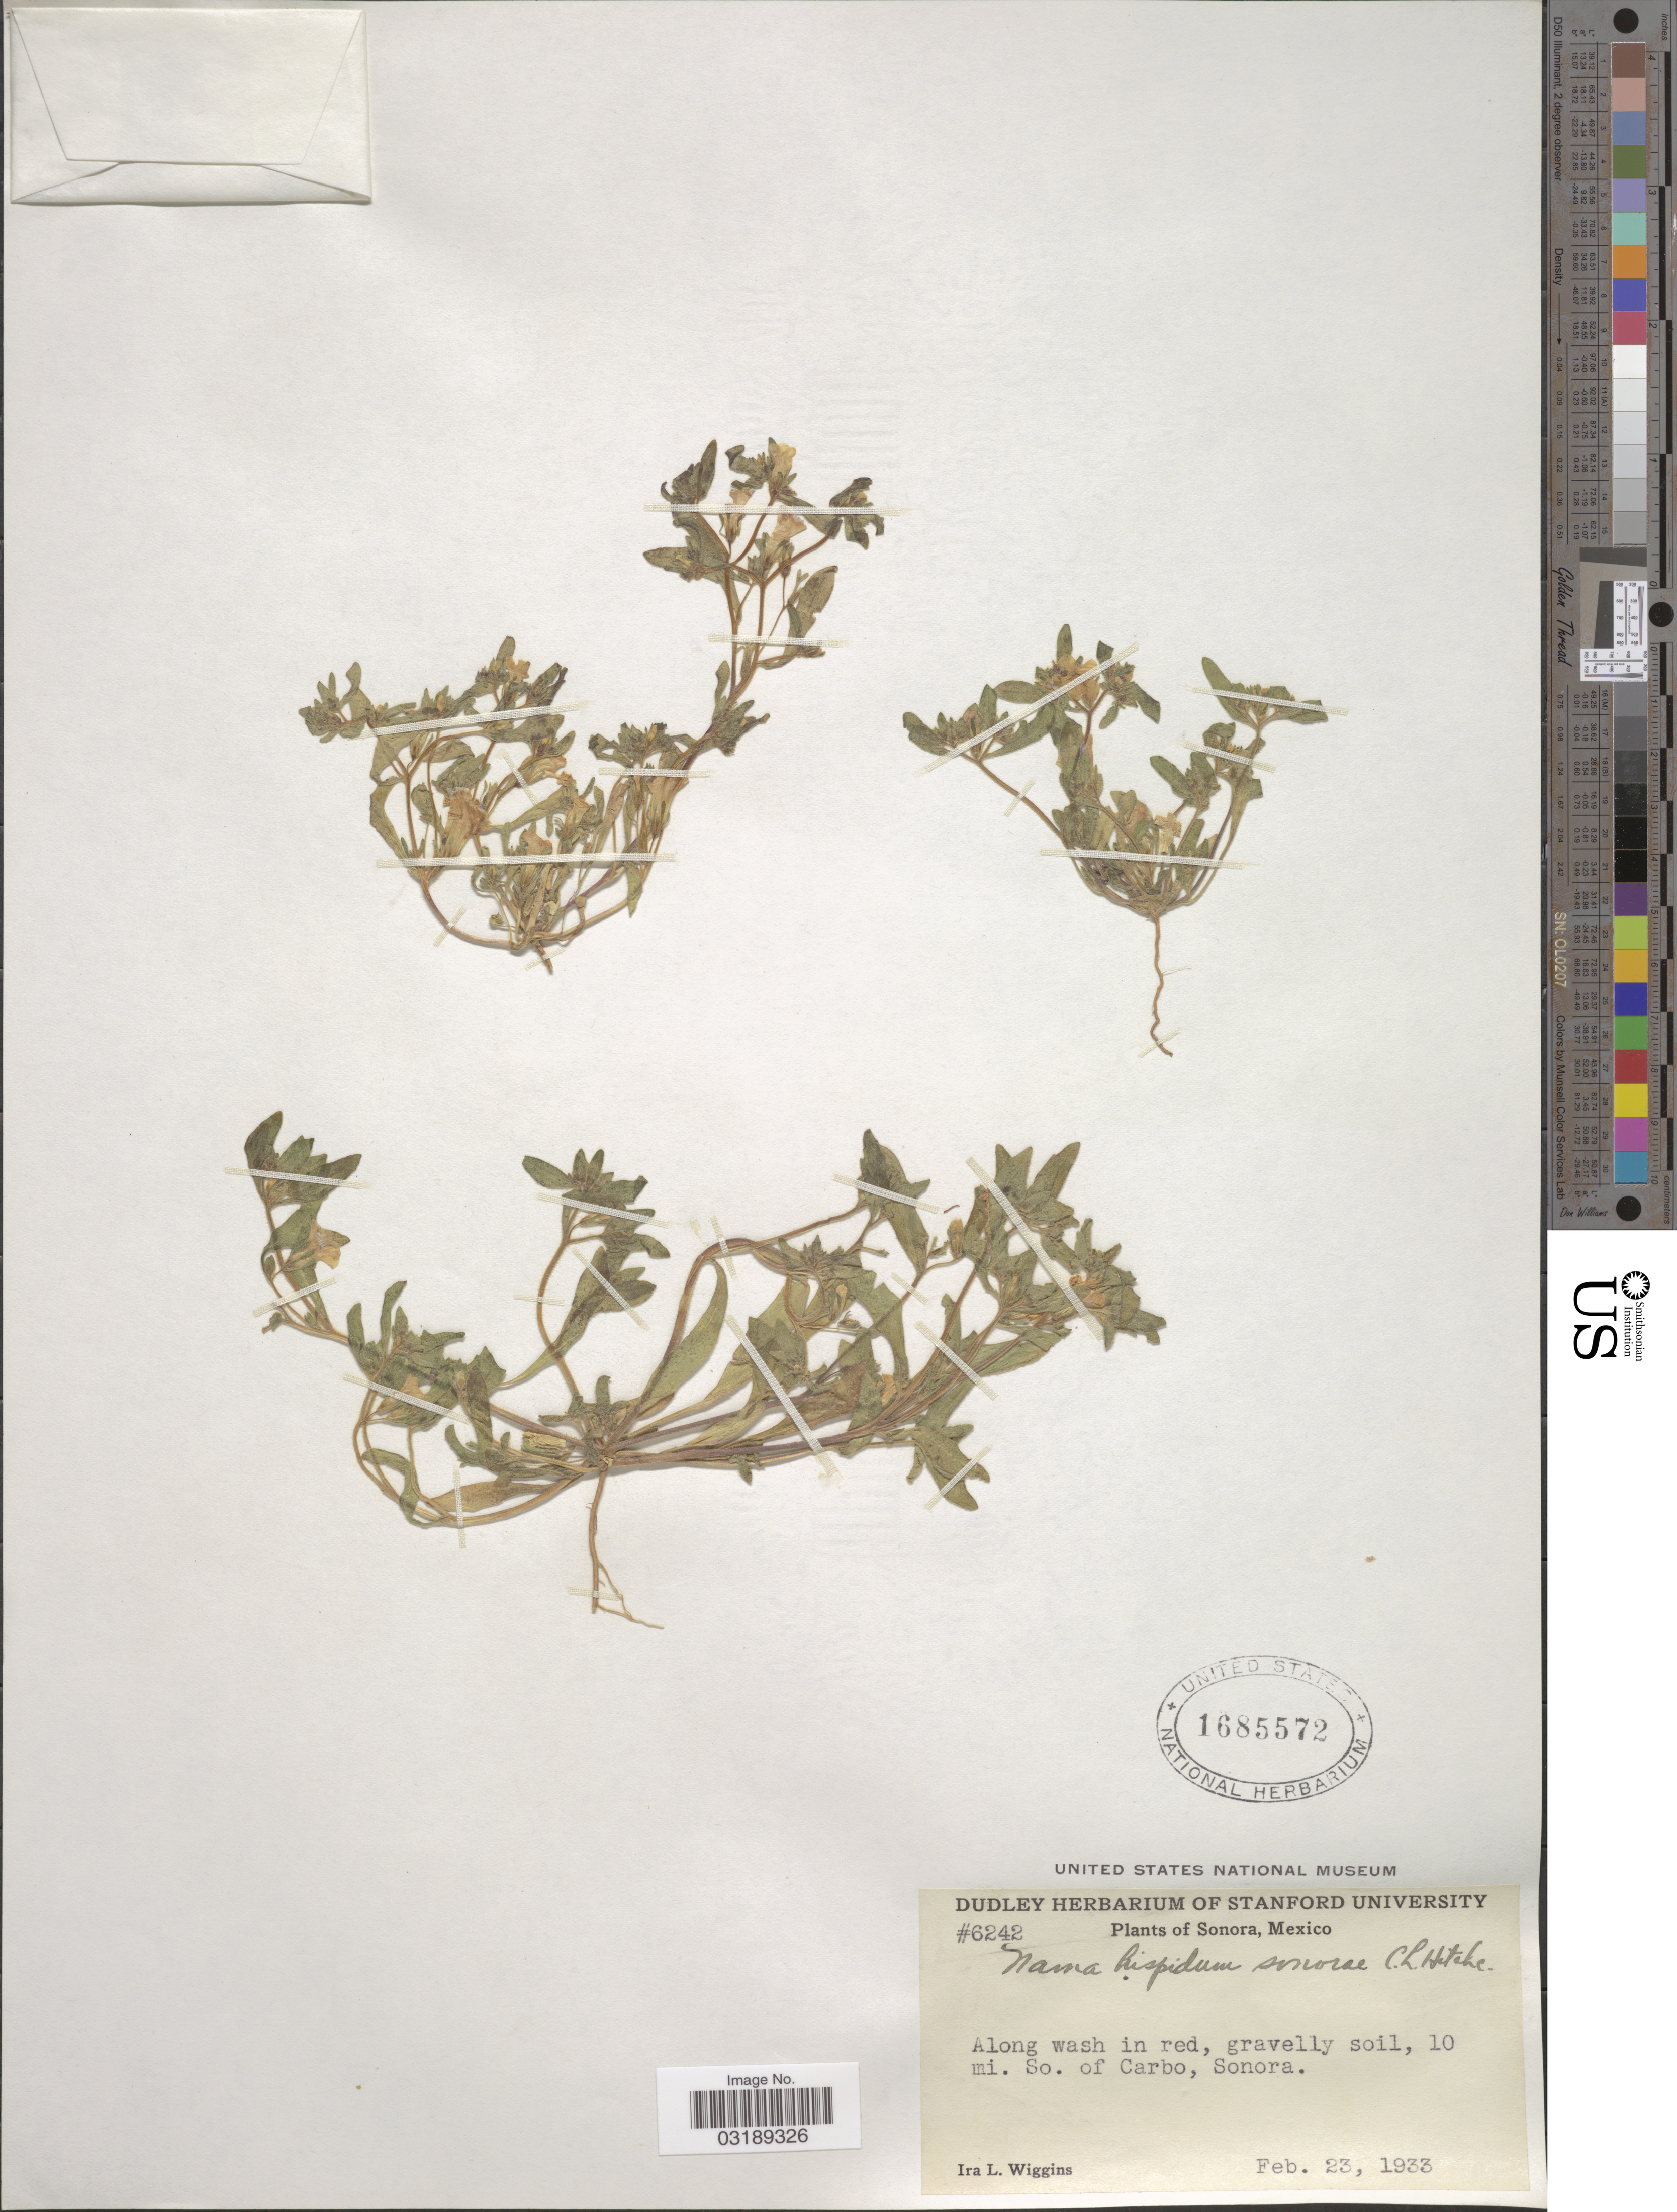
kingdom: Plantae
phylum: Tracheophyta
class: Magnoliopsida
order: Boraginales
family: Namaceae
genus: Nama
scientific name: Nama hispida var. sonorae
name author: C.L. Hitchc.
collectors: I. L. Wiggins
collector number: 6242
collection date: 1933-02-23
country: Mexico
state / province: Sonora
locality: Along wash in red, gravelly soil, 10 mi. So. of Carbo.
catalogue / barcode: US 1685572